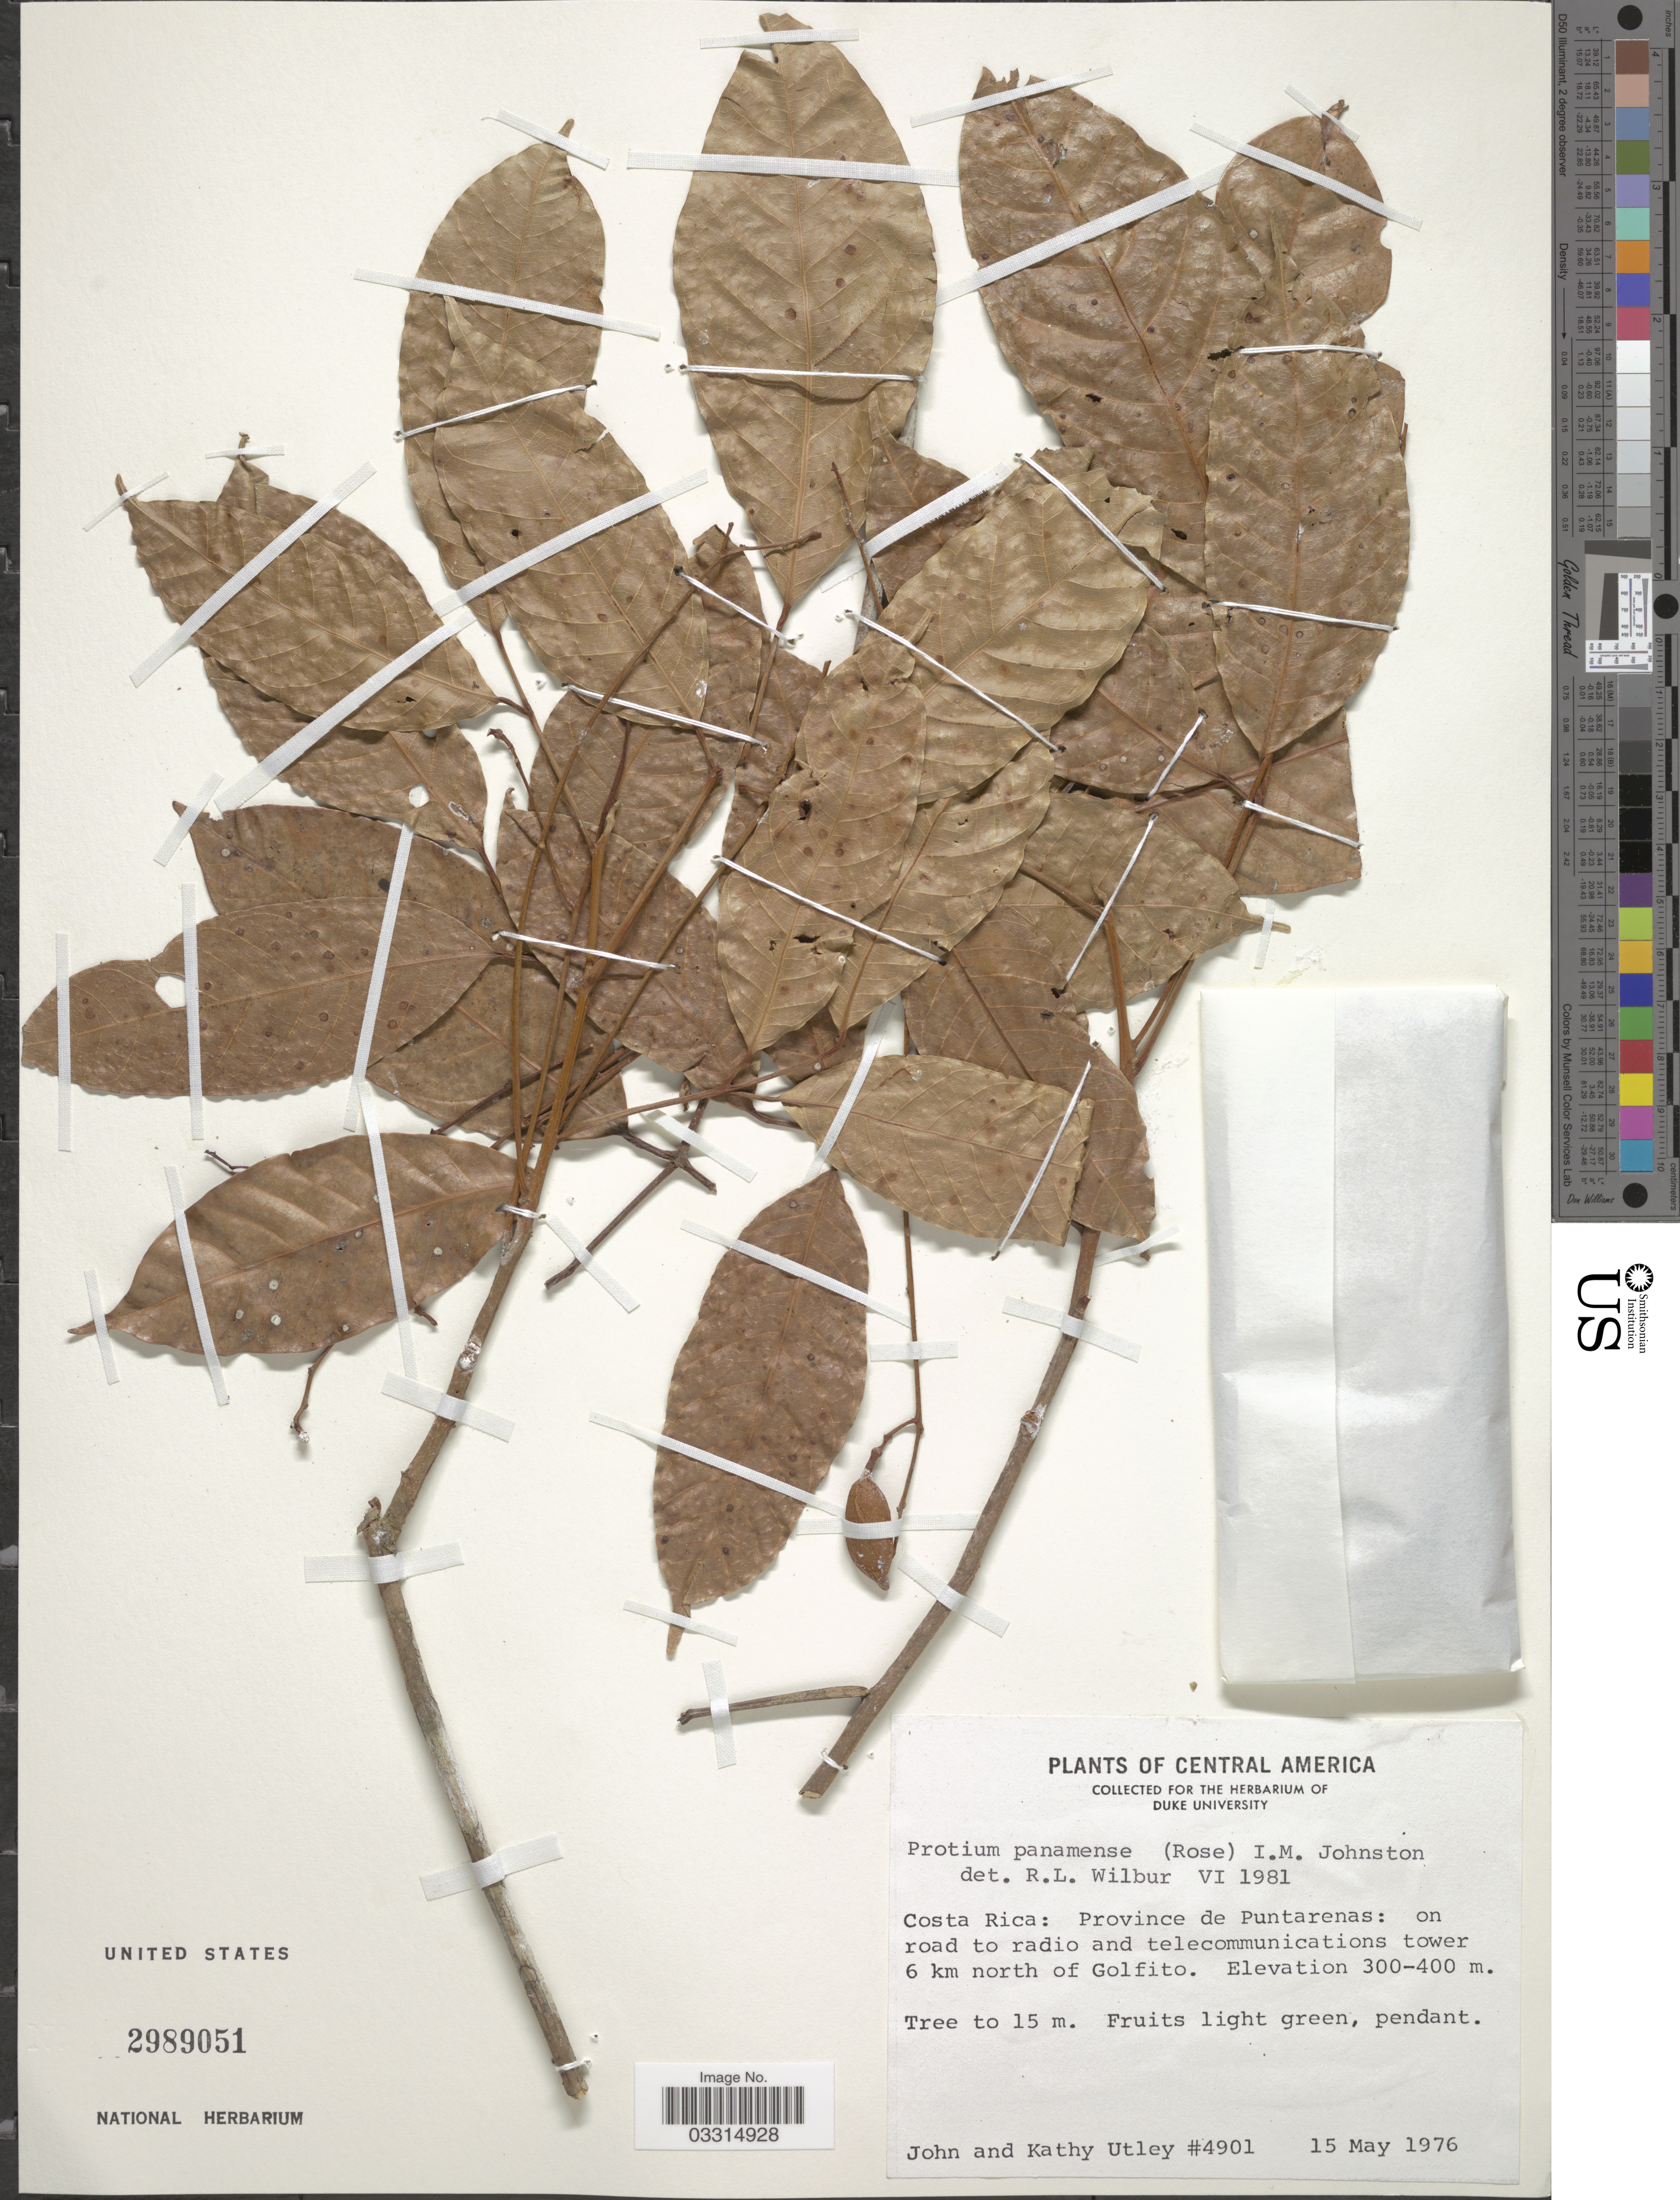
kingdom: Plantae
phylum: Tracheophyta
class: Magnoliopsida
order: Sapindales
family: Burseraceae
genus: Protium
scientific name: Protium panamense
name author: (Rose) I.M. Johnst.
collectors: J. F. Utley & K. Burt-Utley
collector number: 4901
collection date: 1976-05-15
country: Costa Rica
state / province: Puntarenas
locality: On road to radio and telecommunications tower 6 km north of Golfito.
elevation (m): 300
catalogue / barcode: US 2989051